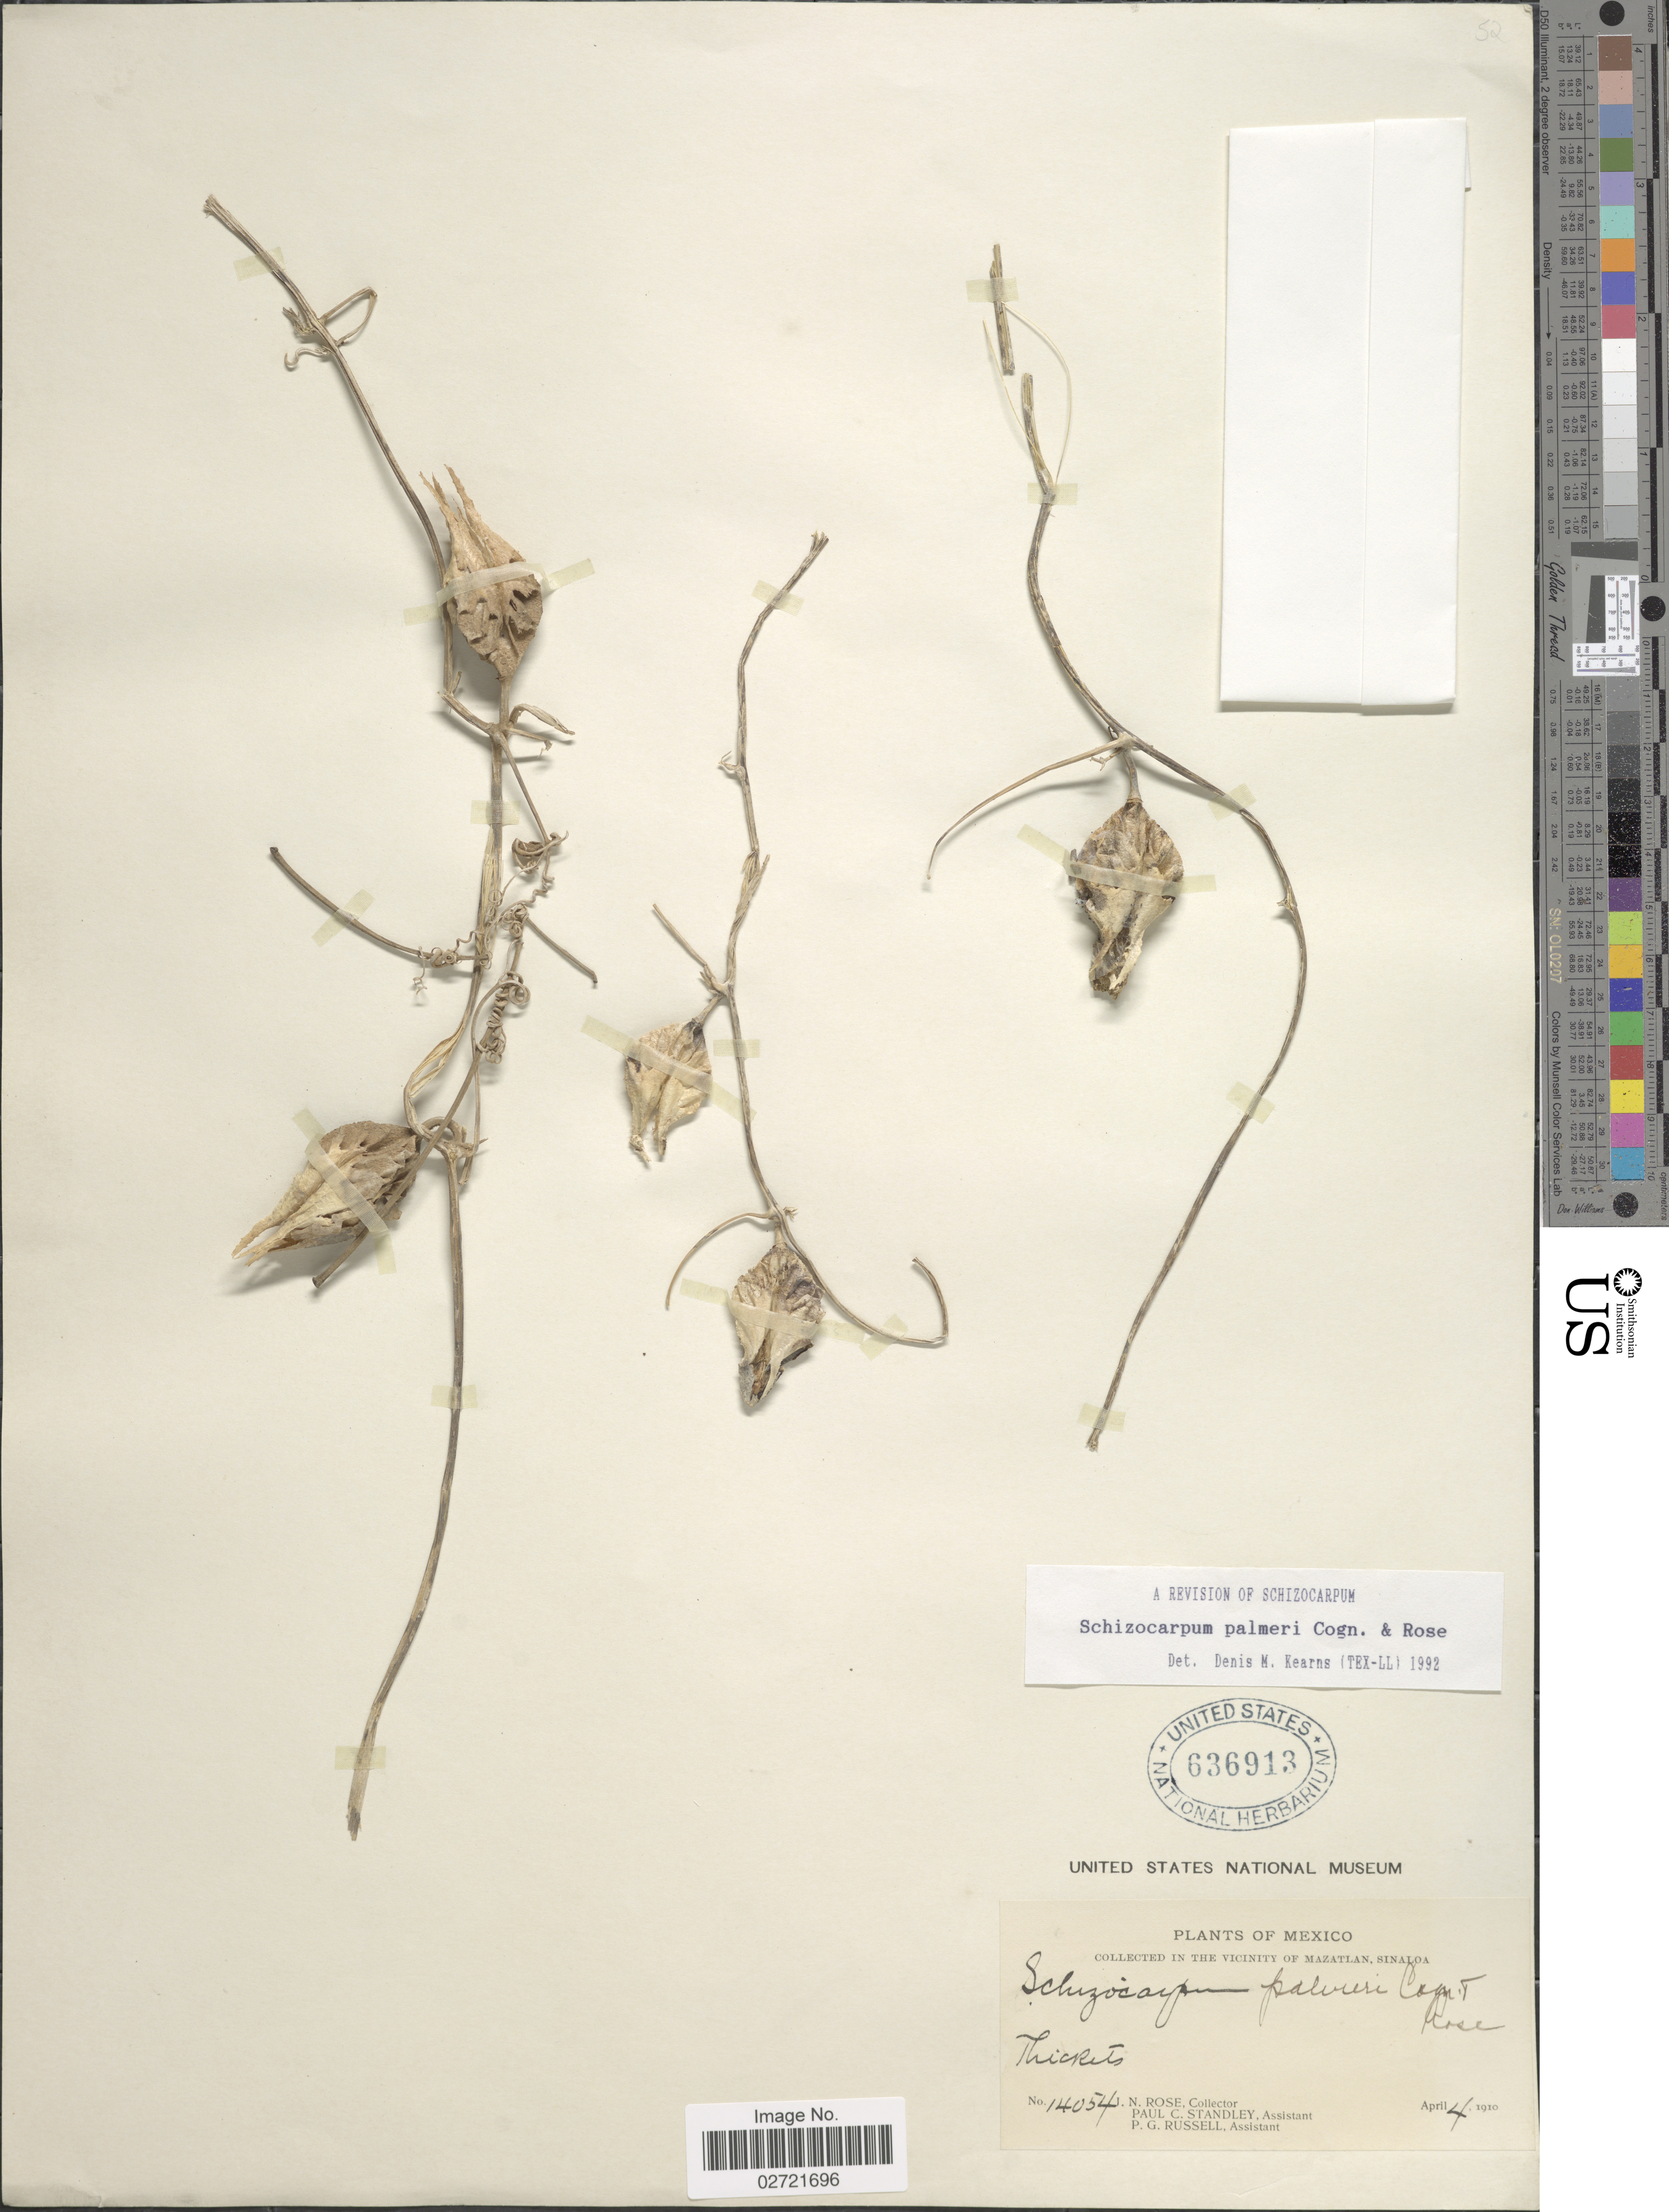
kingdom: Plantae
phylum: Tracheophyta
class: Magnoliopsida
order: Cucurbitales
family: Cucurbitaceae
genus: Schizocarpum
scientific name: Schizocarpum palmeri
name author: Cogn. & Rose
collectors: J. N. Rose, P. C. Standley & P. G. Russell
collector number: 14054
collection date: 1910-04-04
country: Mexico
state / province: Sinaloa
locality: In The Vicinity of Mazatlan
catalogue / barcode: US 636913